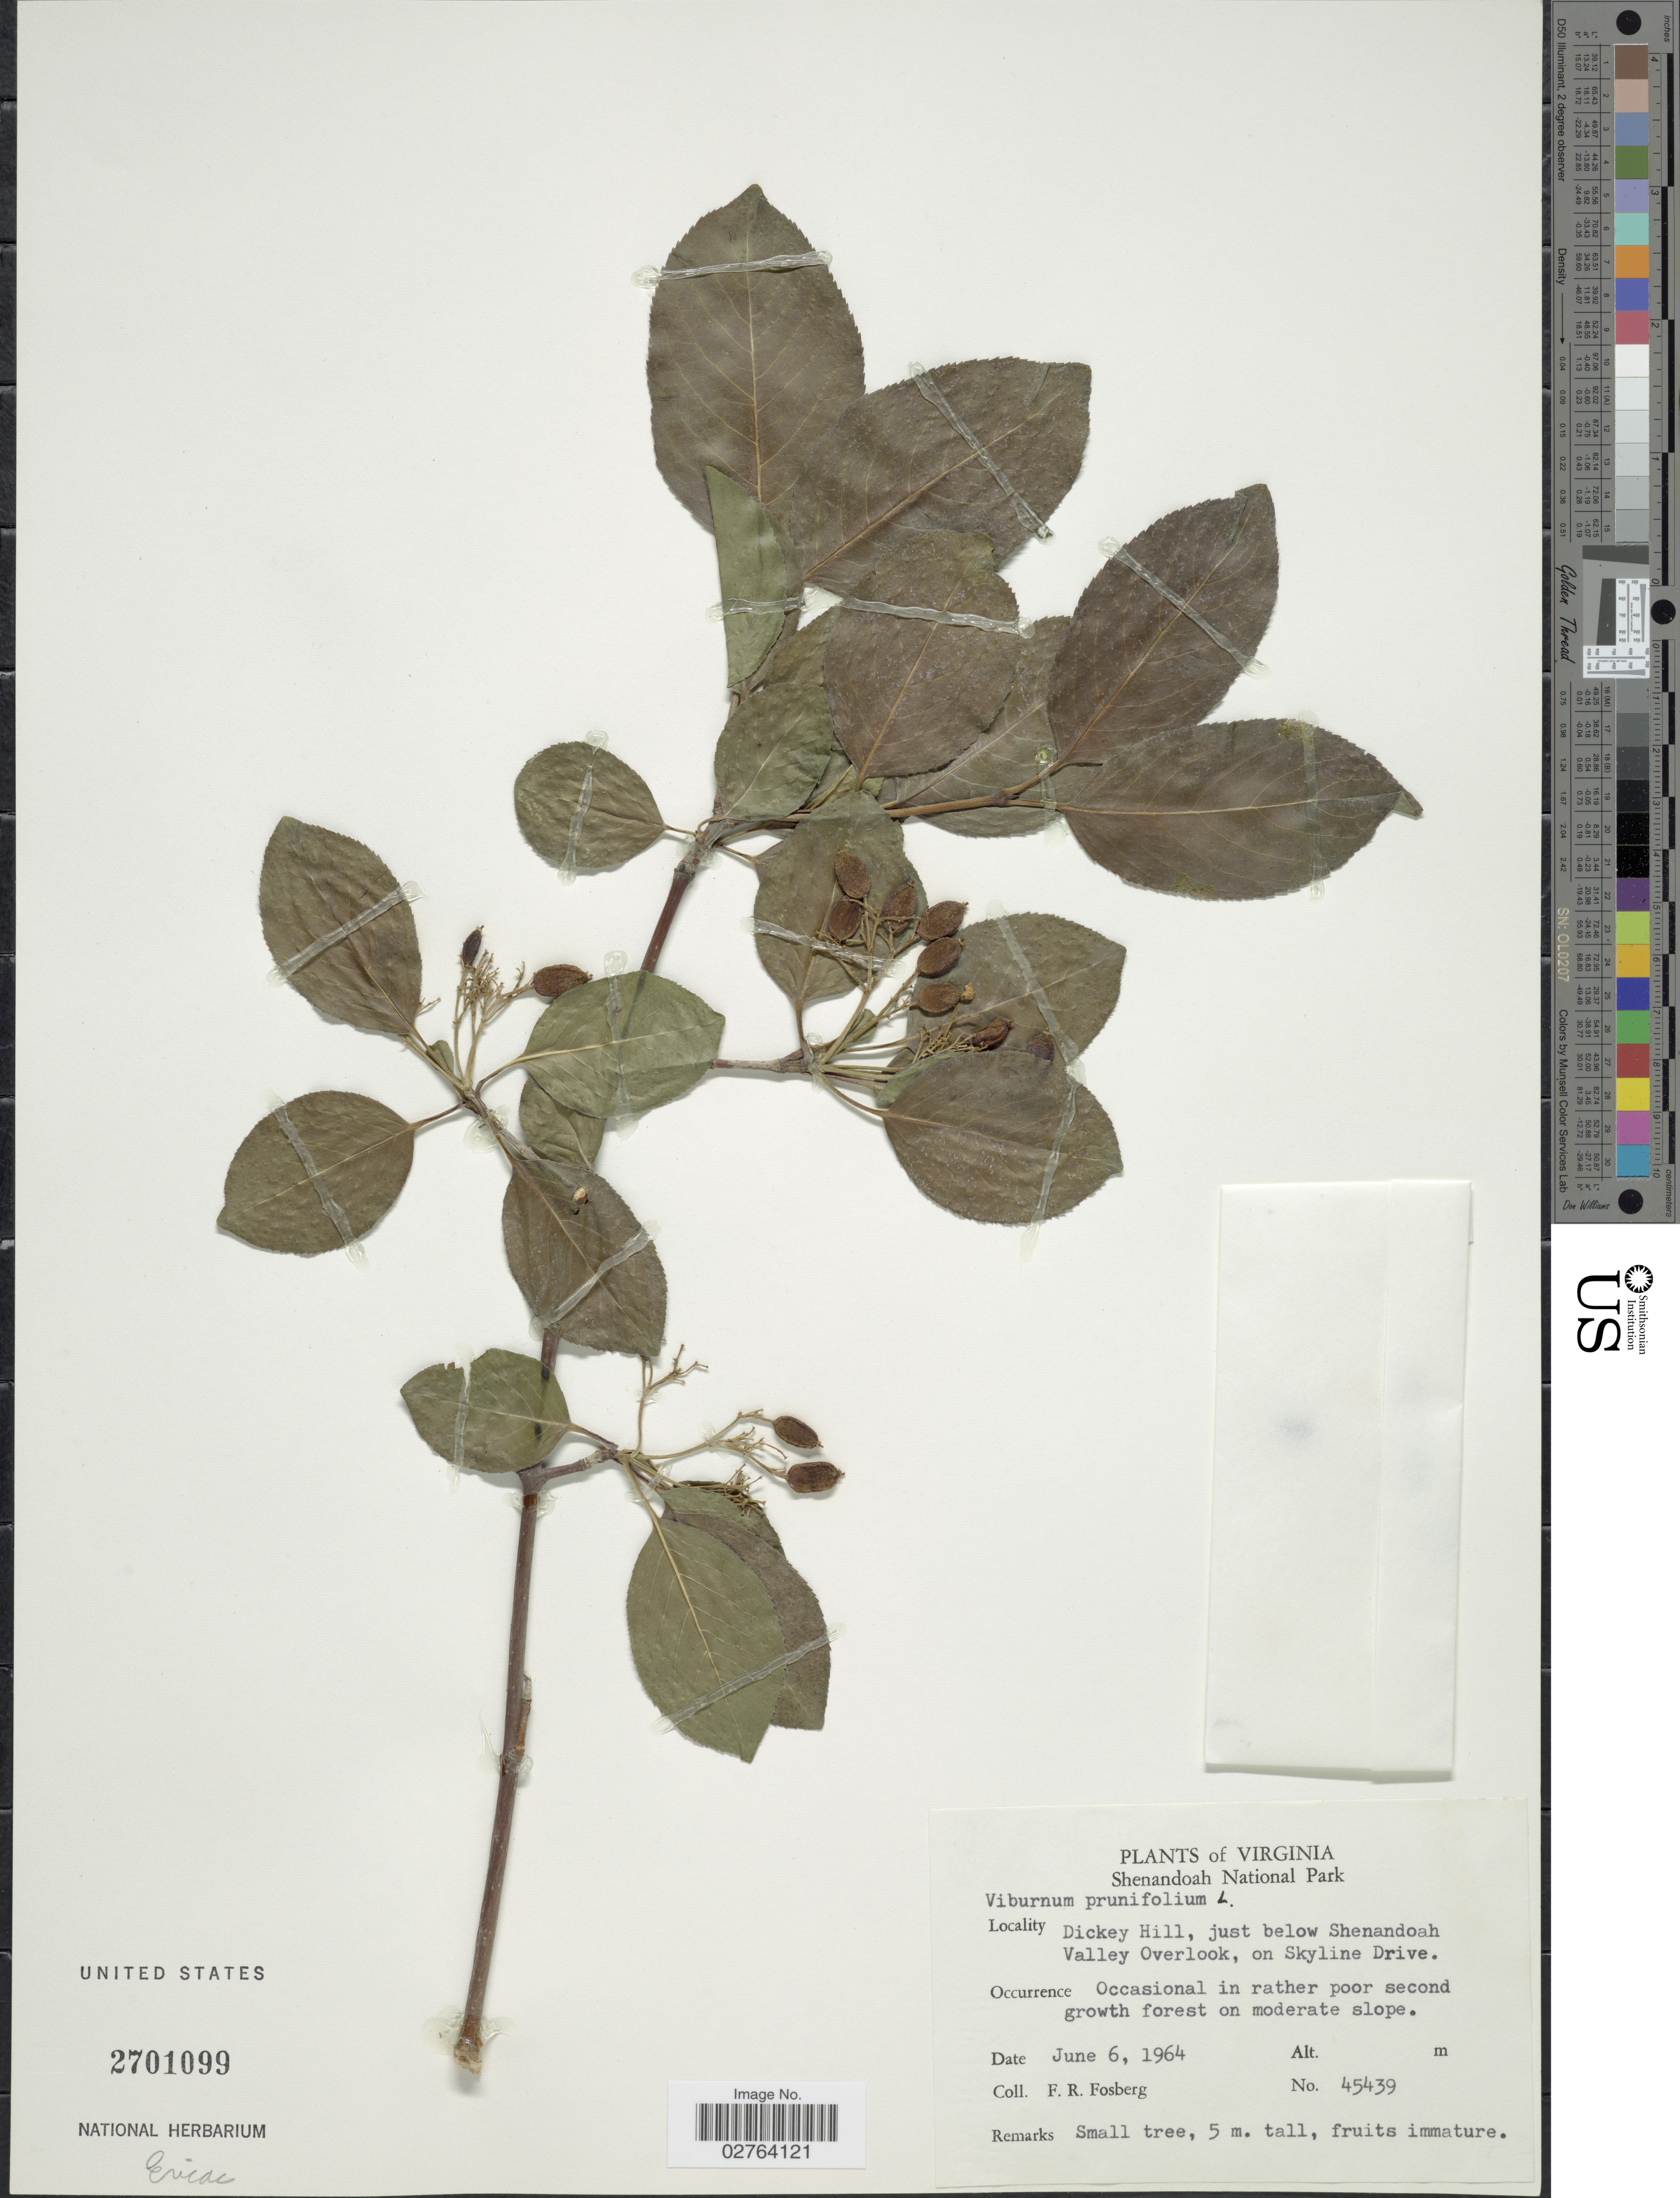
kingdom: Plantae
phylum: Tracheophyta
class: Magnoliopsida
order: Dipsacales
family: Viburnaceae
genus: Viburnum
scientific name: Viburnum prunifolium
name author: L.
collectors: F. R. Fosberg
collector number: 45439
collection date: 1964-06-06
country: United States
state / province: Virginia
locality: Shenandoah National Park. Dickey Hill, just below Shenandoah Valley Overlook, on Skyline Drive.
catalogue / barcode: US 2701099